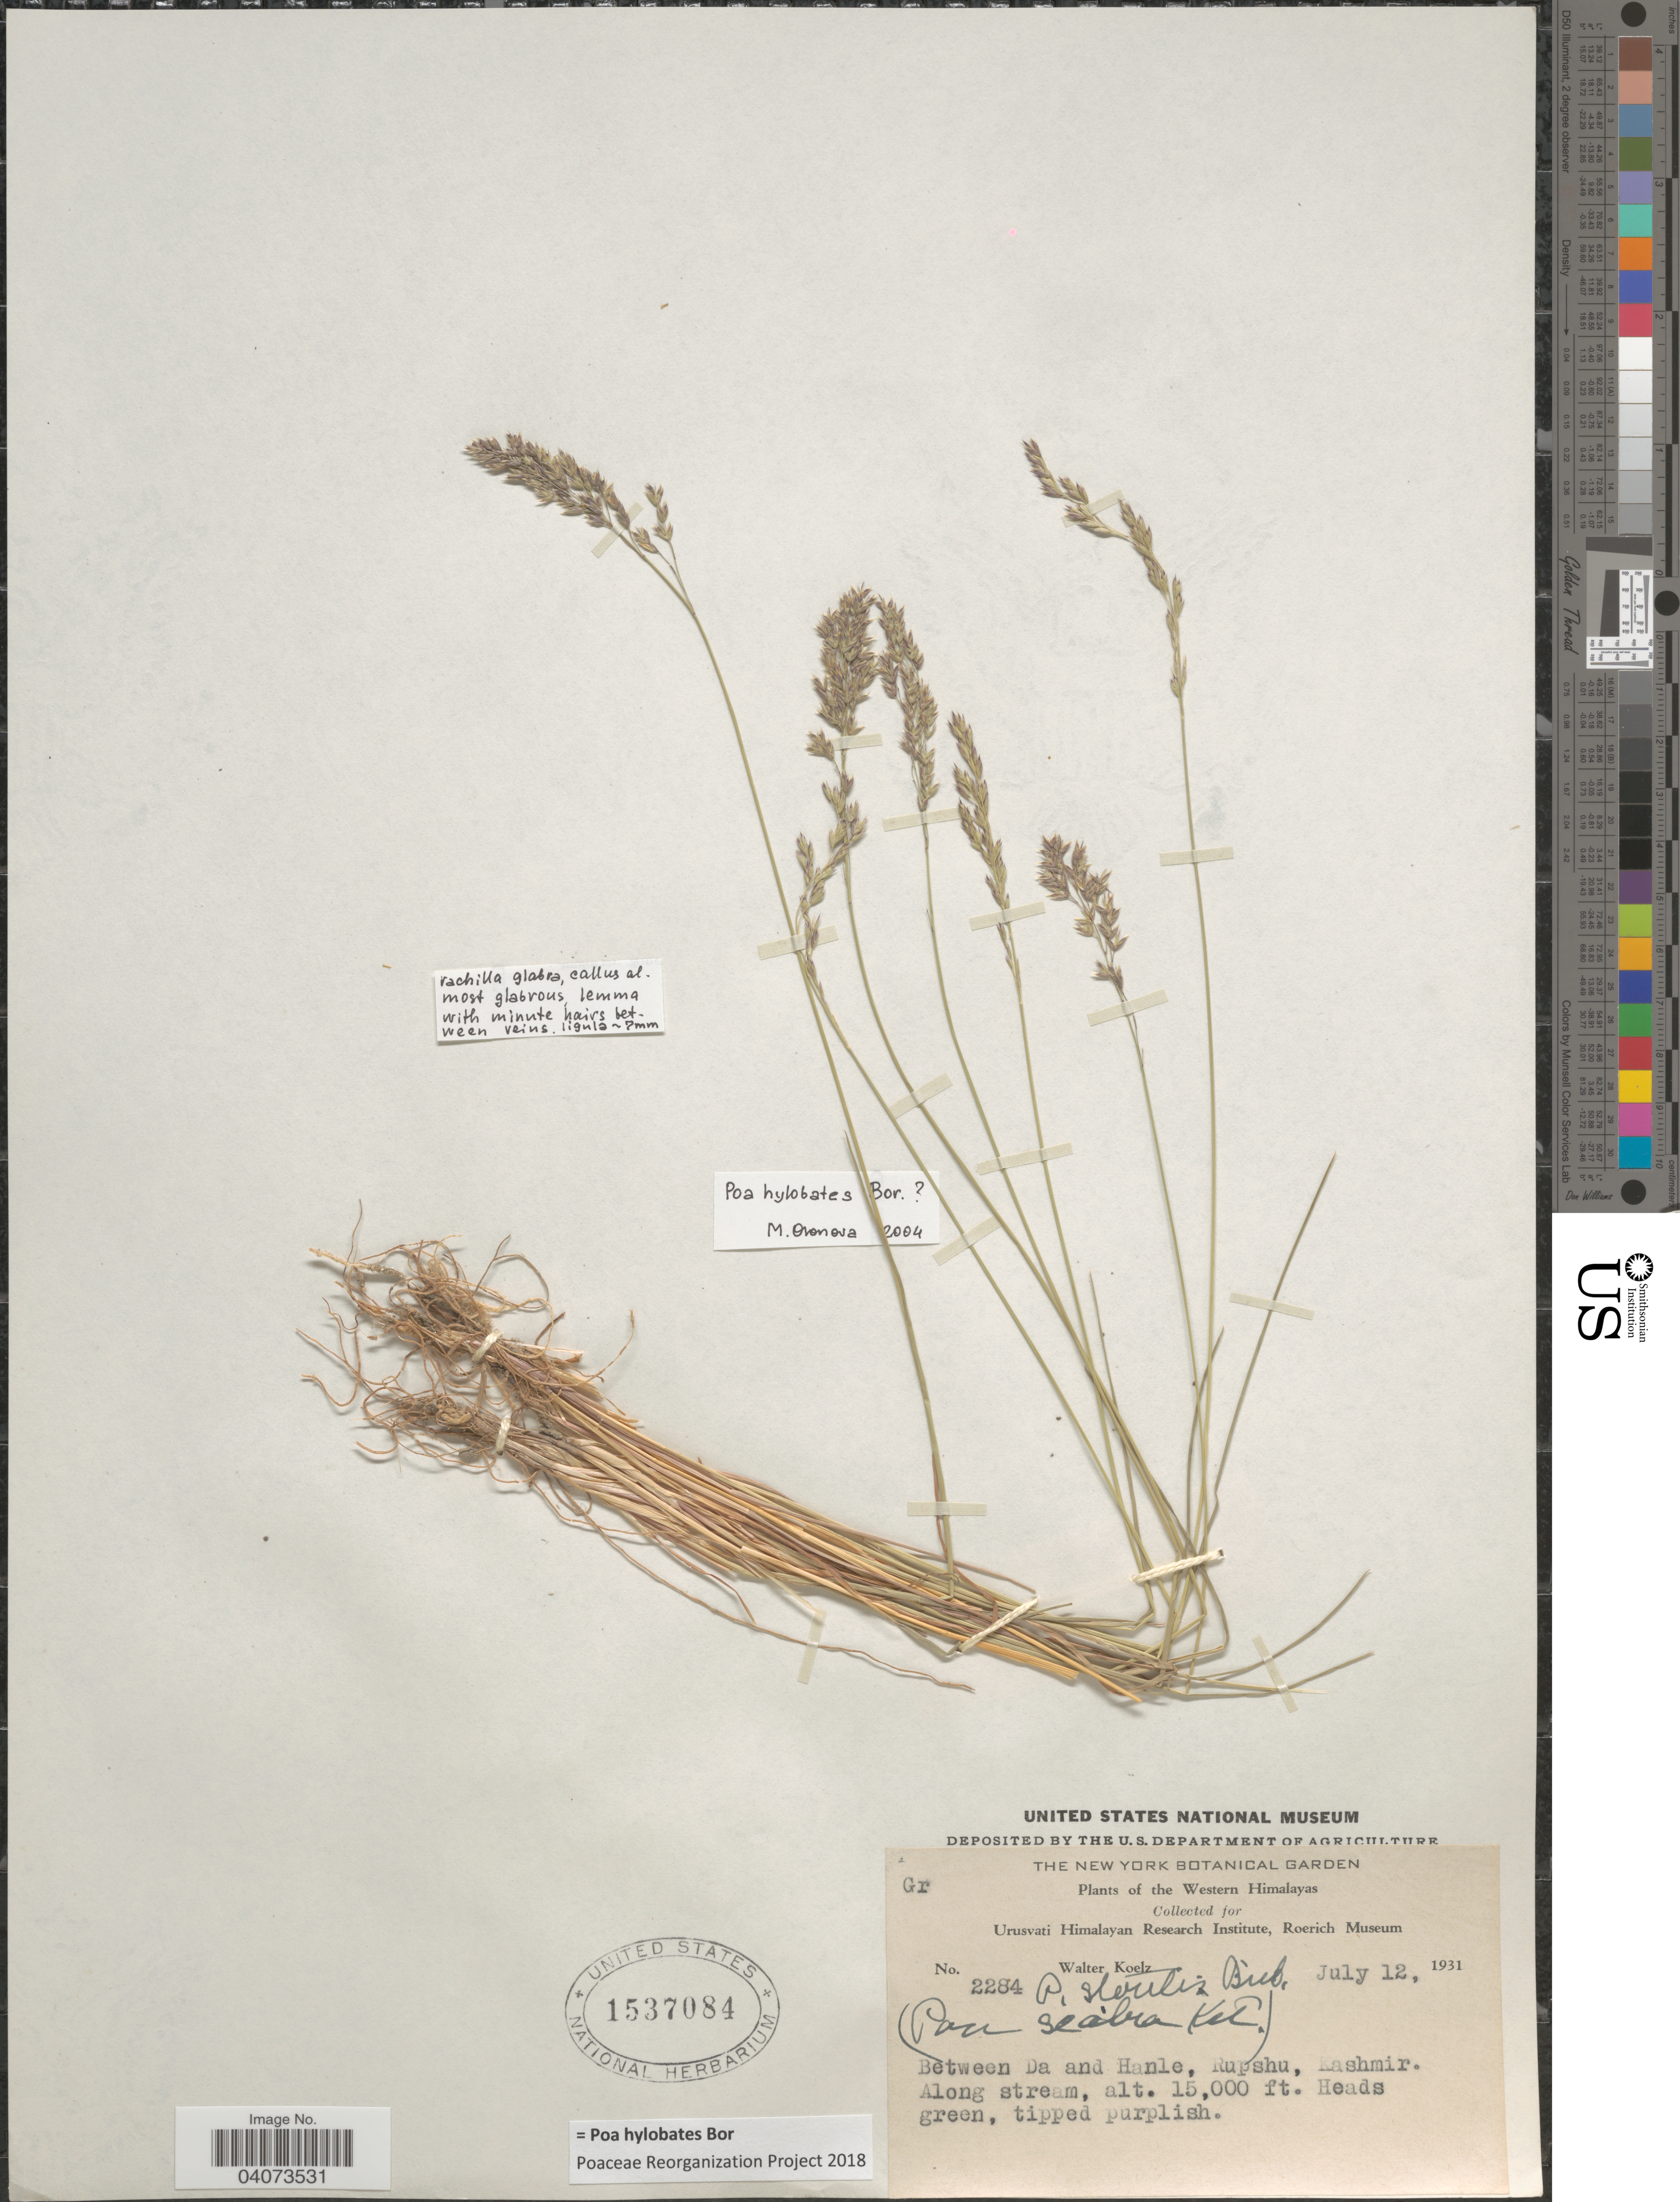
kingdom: Plantae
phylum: Tracheophyta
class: Liliopsida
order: Poales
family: Poaceae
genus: Poa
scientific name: Poa hylobates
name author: Bor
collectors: W. N. Koelz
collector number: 2284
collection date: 1931-07-12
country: India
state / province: Jammu and Kashmir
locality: The Westen Himalayas. Between Da and Hanle, Rupshu, Kashmir.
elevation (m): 4572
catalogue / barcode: US 1537084